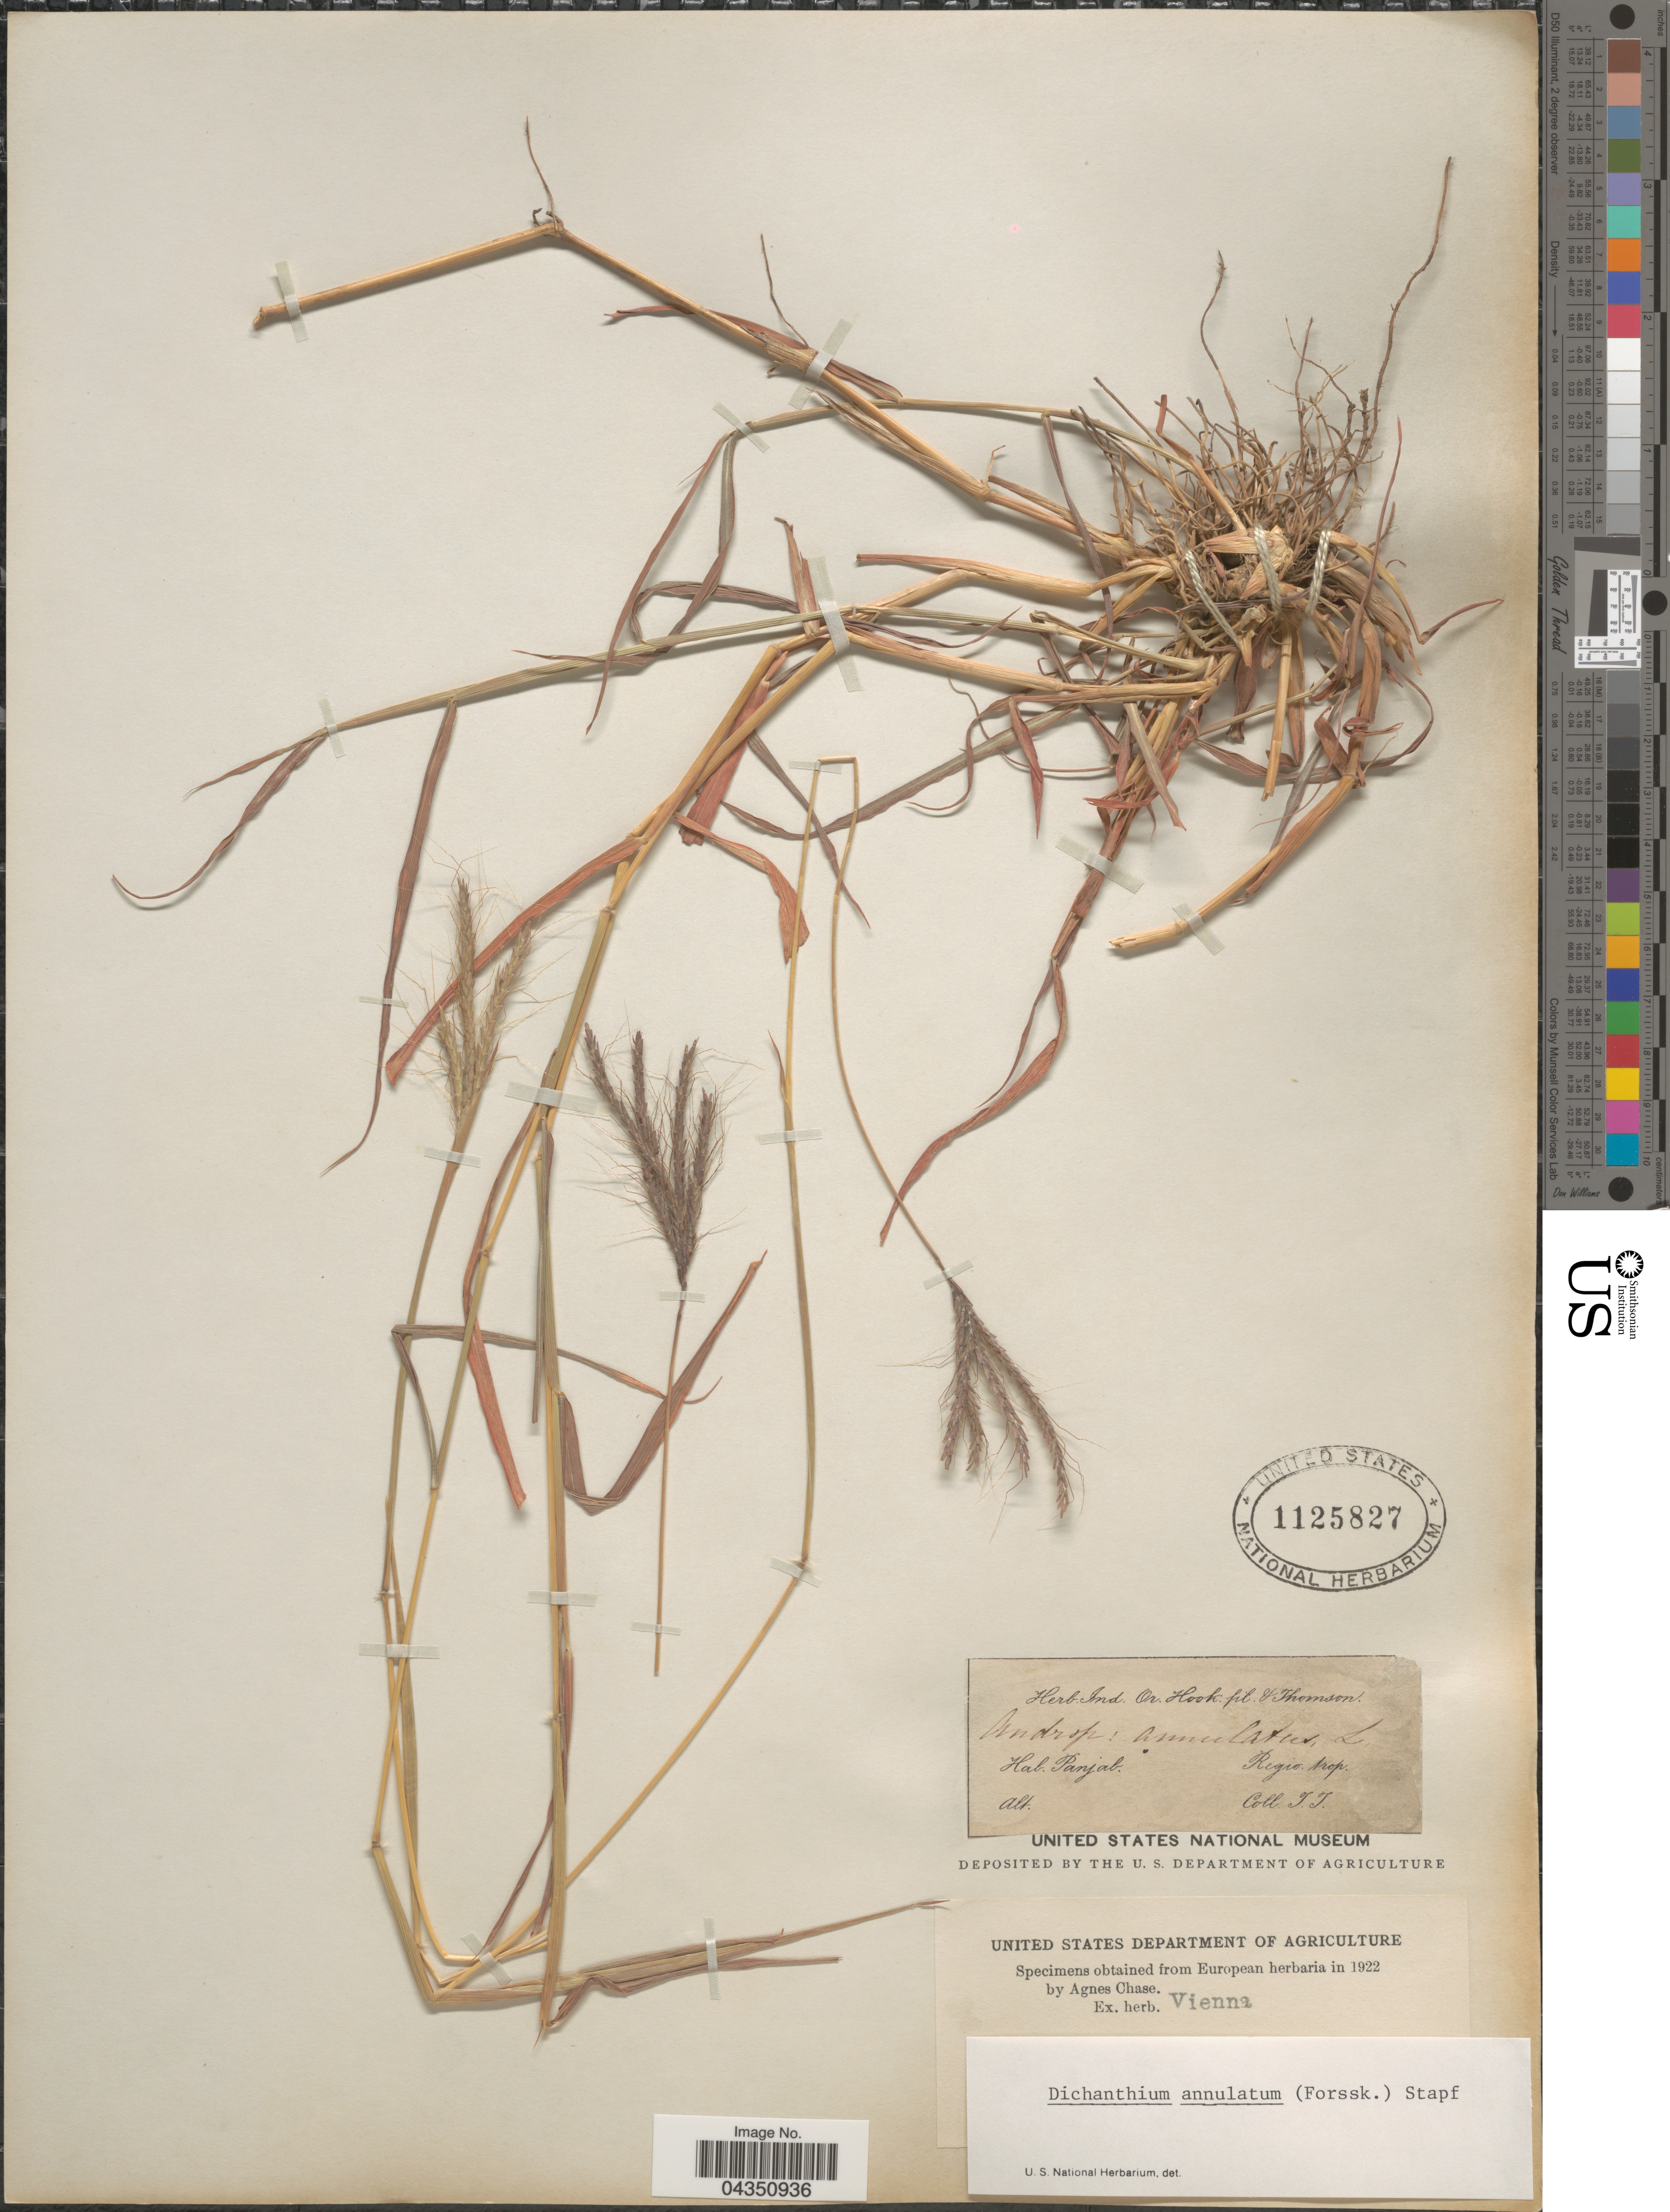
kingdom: Plantae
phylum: Tracheophyta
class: Liliopsida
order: Poales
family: Poaceae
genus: Dichanthium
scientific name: Dichanthium annulatum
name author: (Forssk.) Stapf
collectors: T. Thomson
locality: Panjab. Regio. trop.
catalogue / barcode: US 1125827